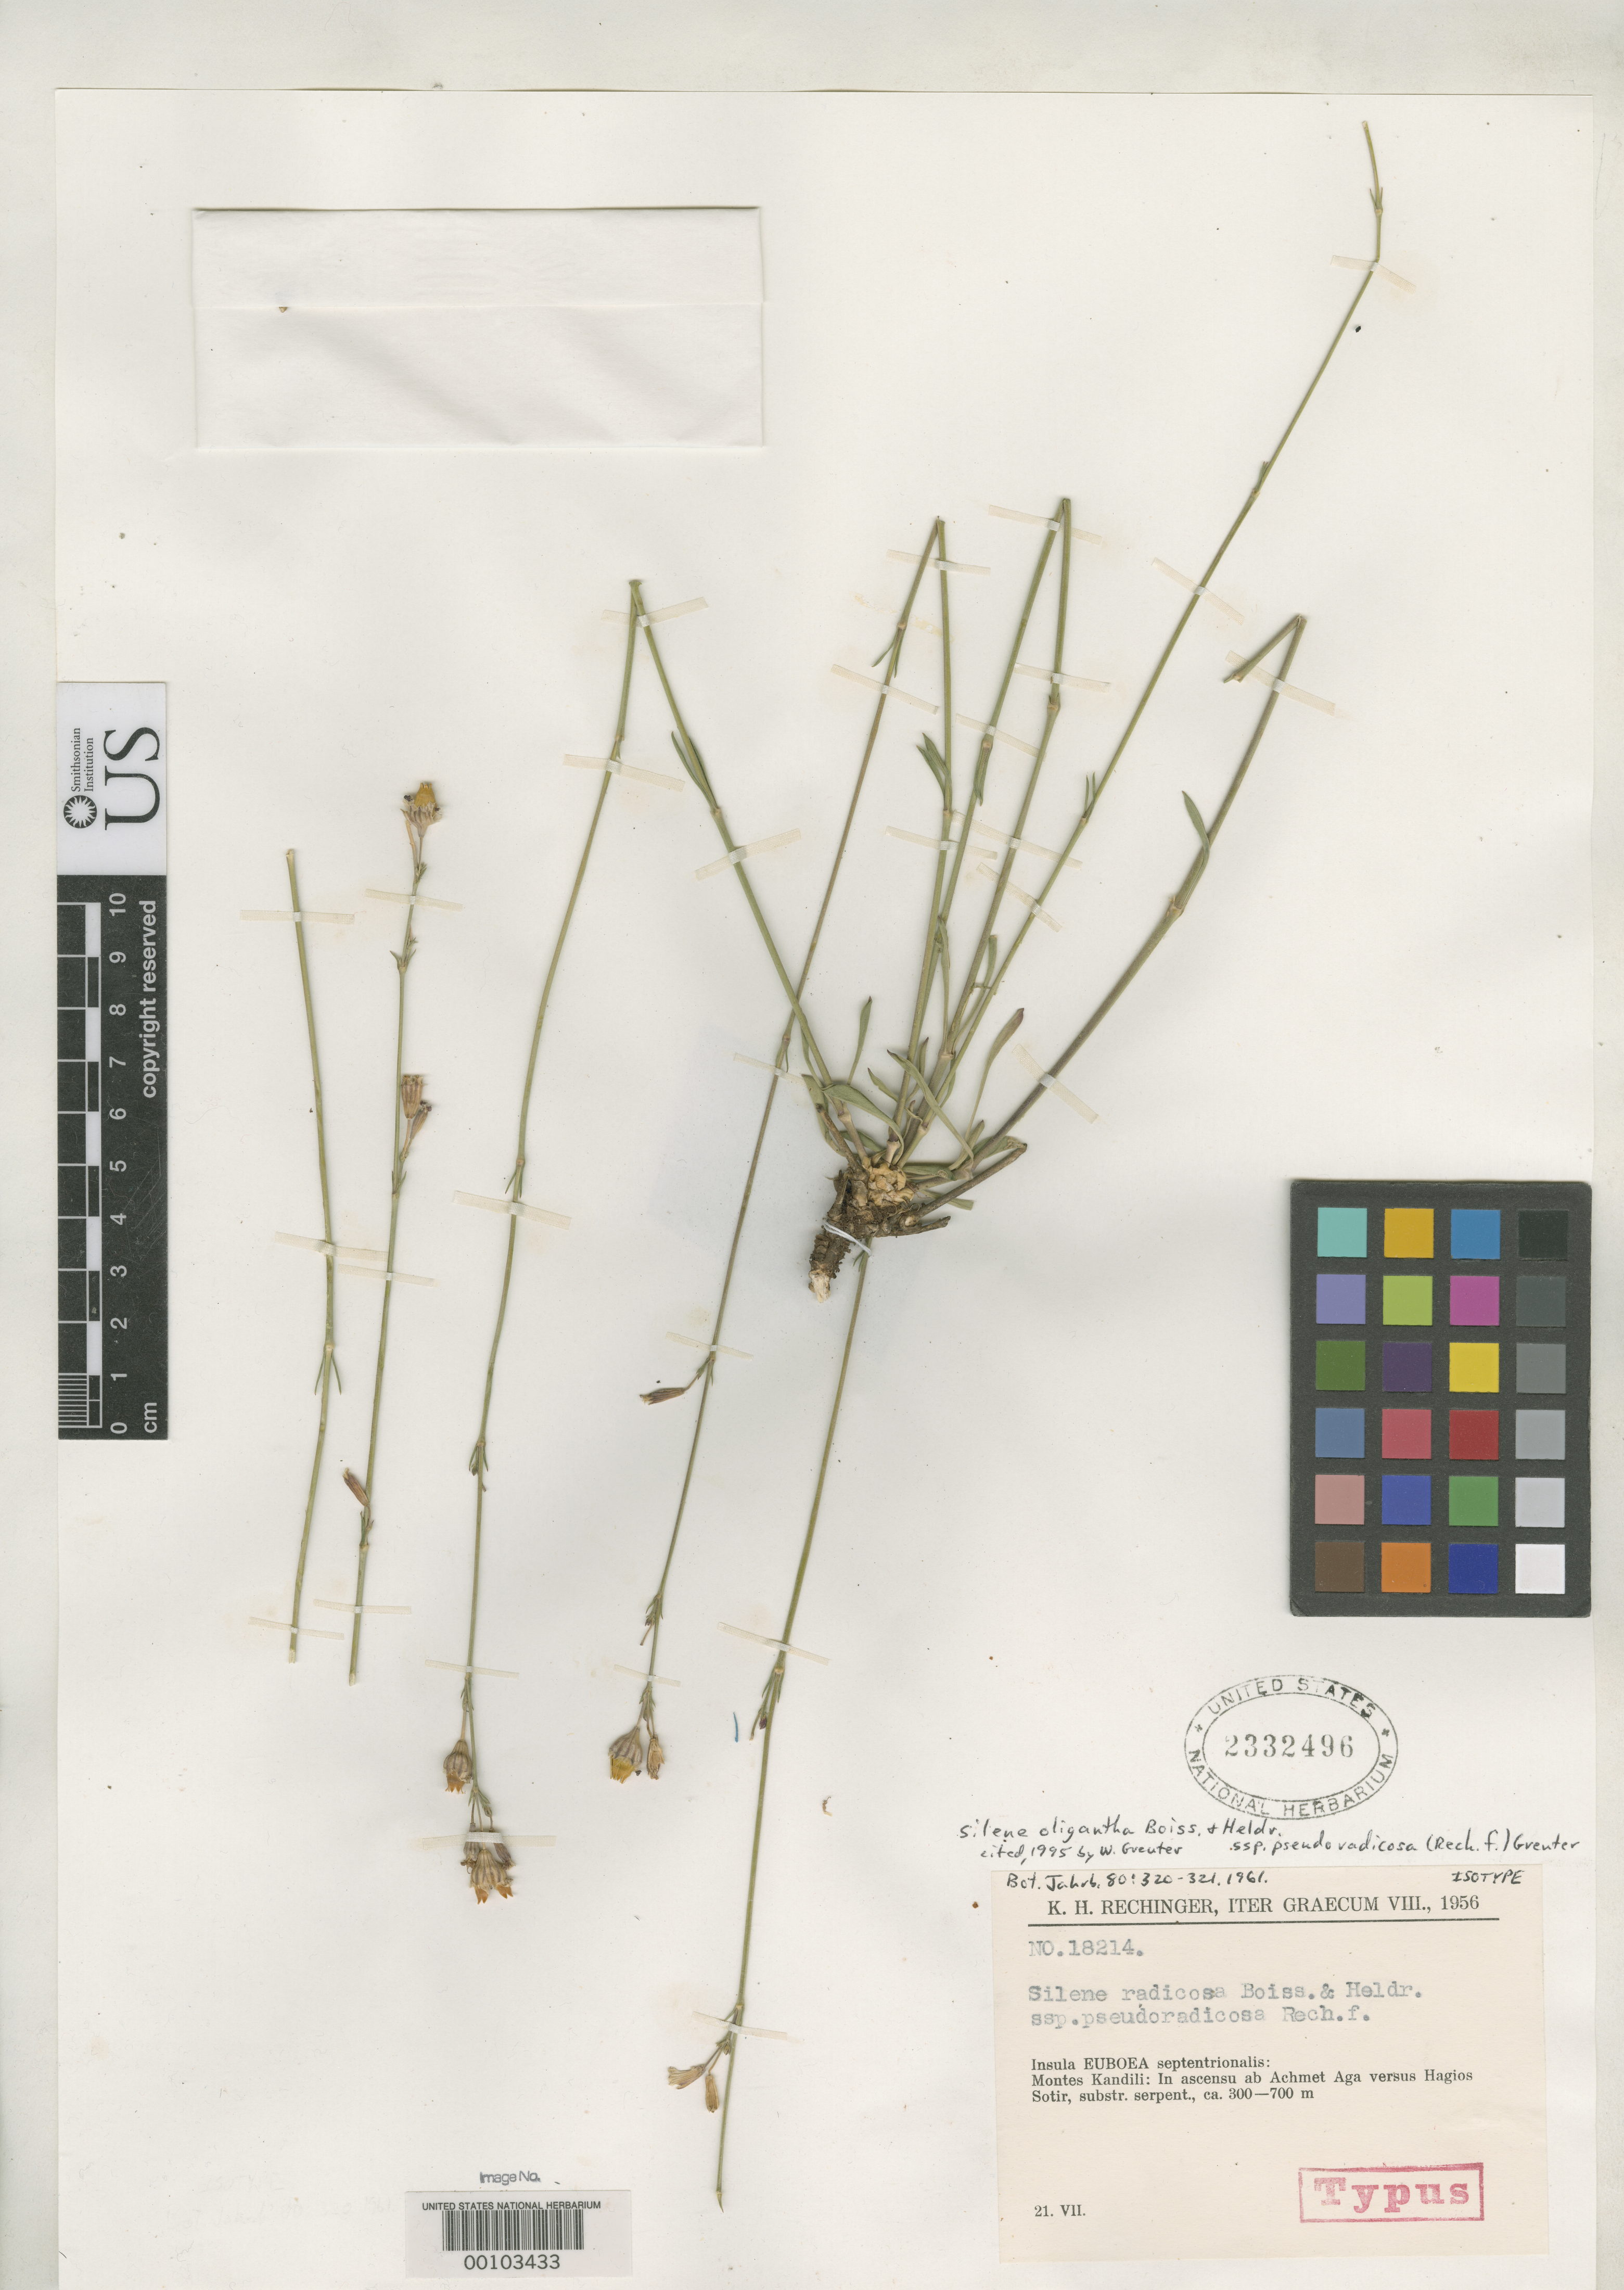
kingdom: Plantae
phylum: Tracheophyta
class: Magnoliopsida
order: Caryophyllales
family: Caryophyllaceae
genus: Silene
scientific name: Silene radicosa subsp. pseudoradicosa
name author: Rech. f.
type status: Isotype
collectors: K. H. Rechinger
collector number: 18214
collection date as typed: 21 Jul 1956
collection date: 1956-07-21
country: Greece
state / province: Central Greece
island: Euboea Island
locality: Montes Kandili, ascensu ab Achmet Aga versus Hagios Sotir.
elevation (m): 300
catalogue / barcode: US 2332496